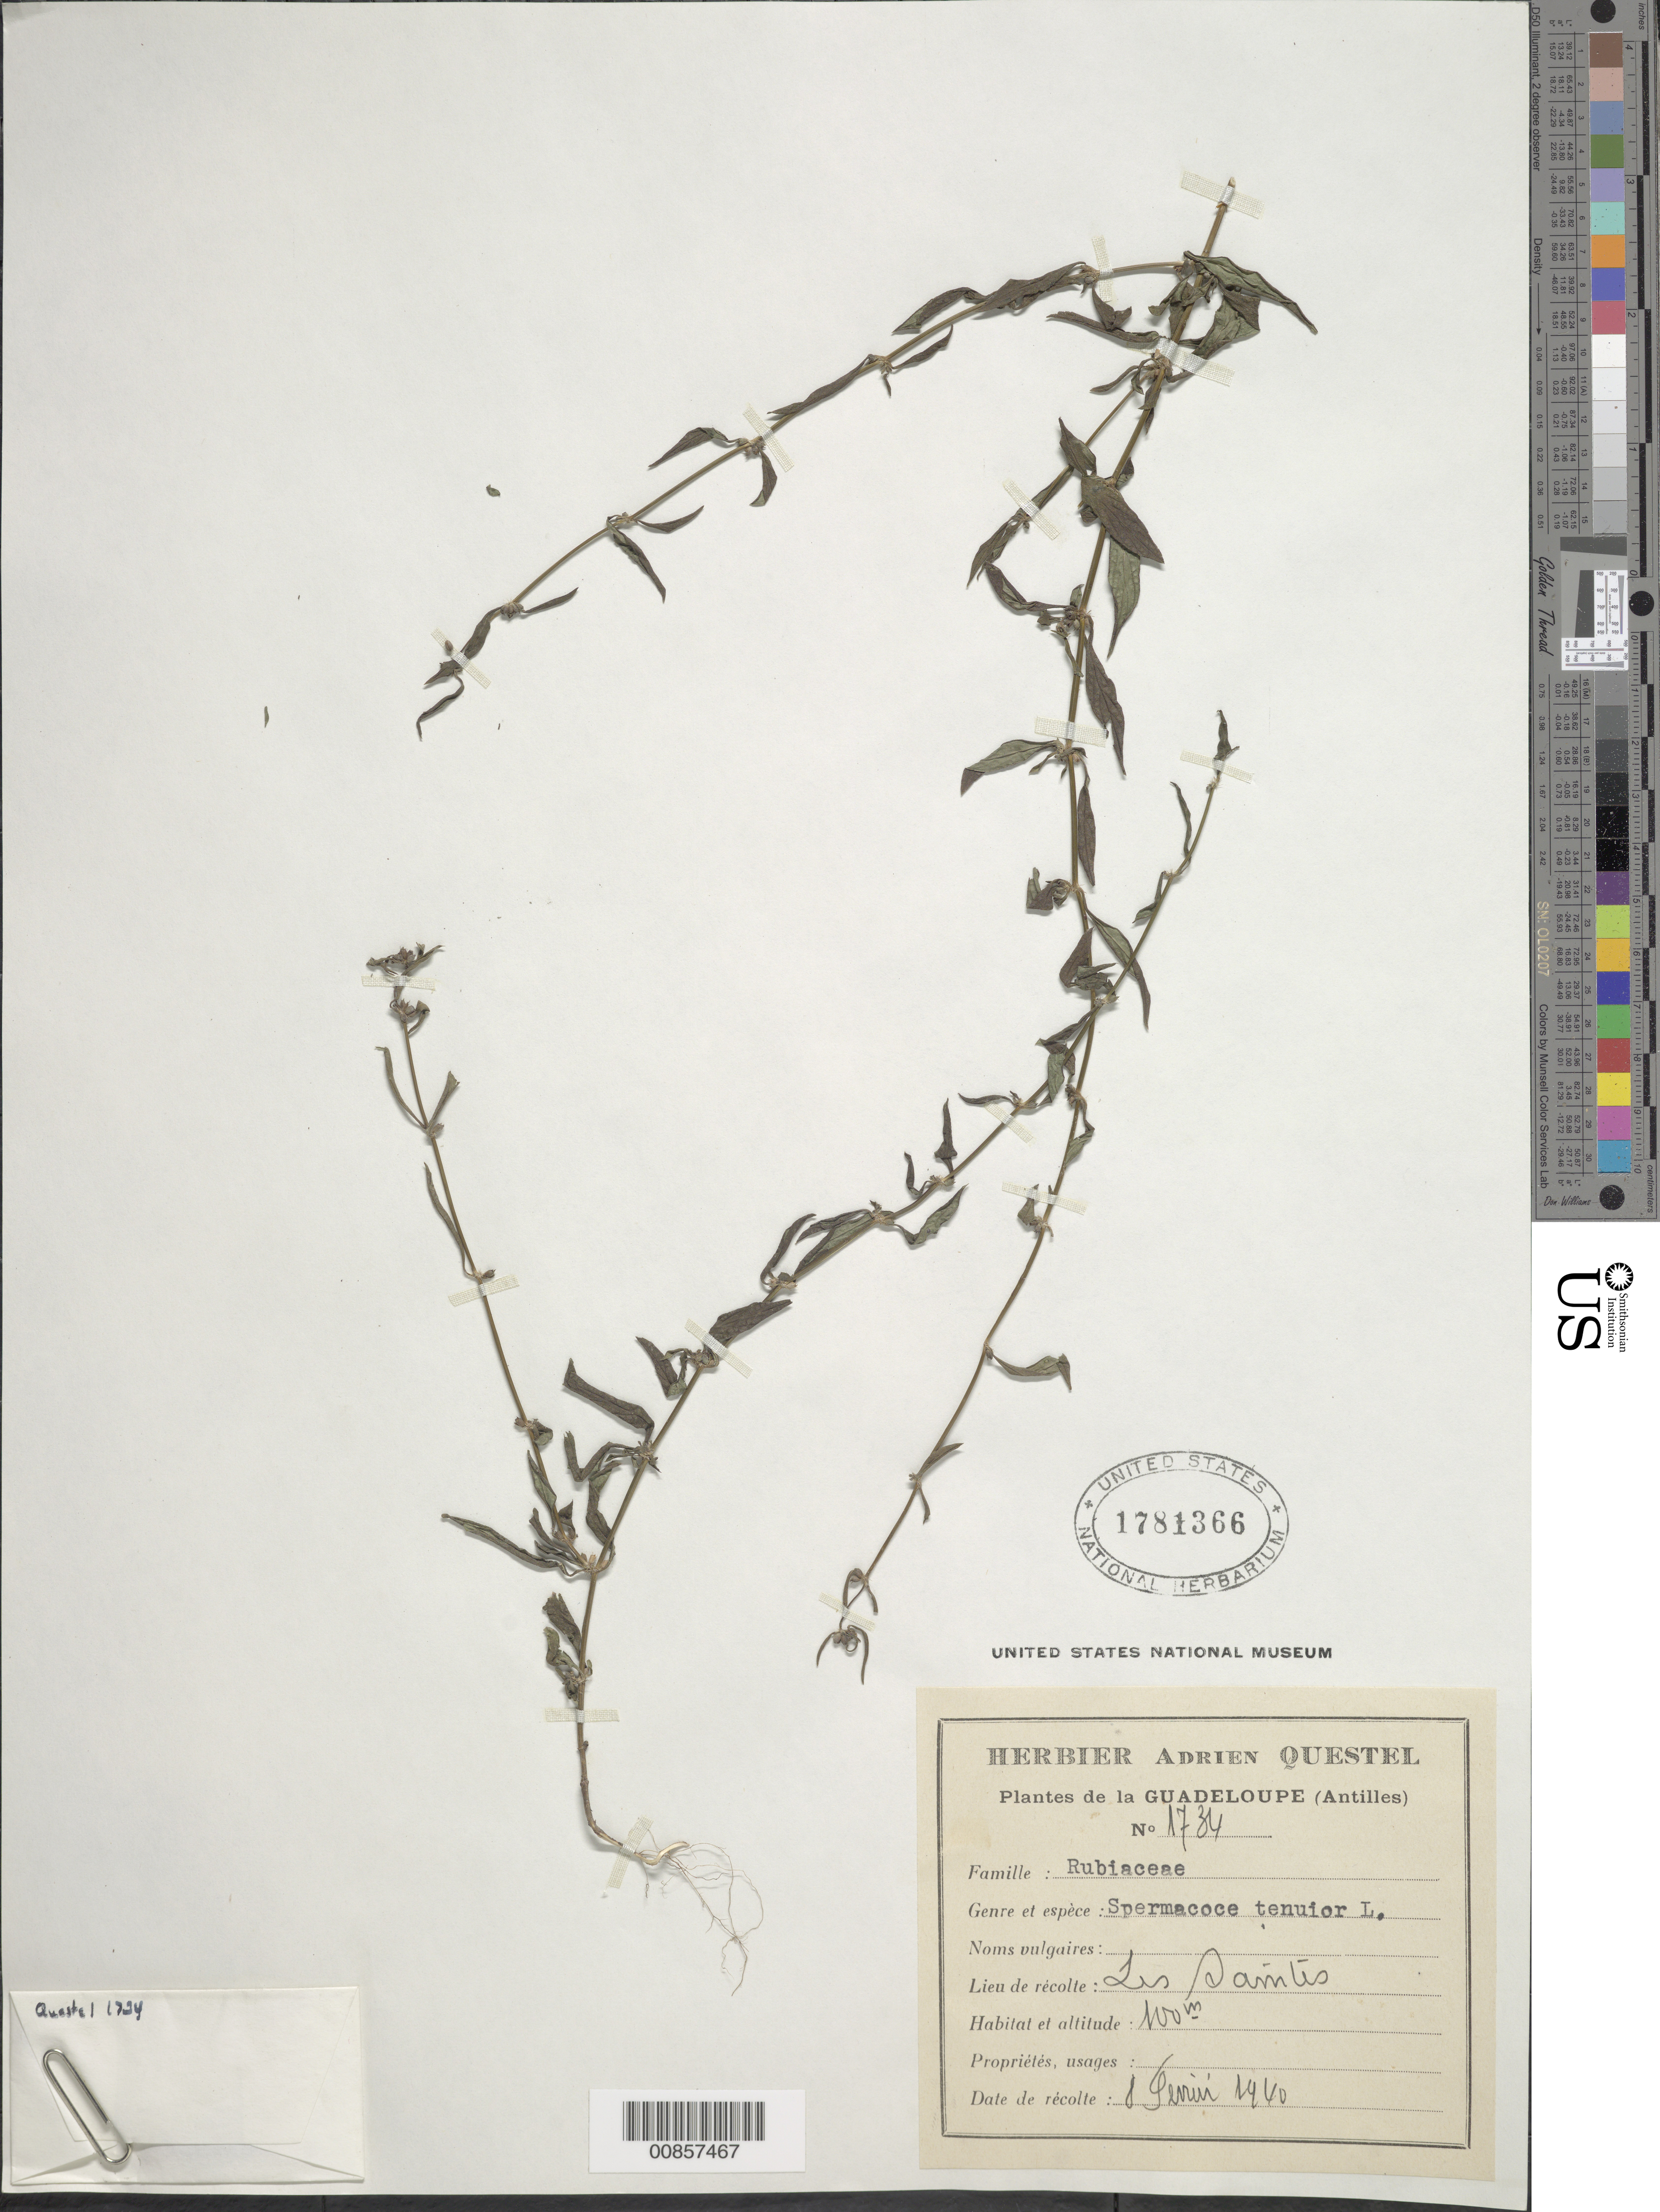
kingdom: Plantae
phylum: Tracheophyta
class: Magnoliopsida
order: Gentianales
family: Rubiaceae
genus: Spermacoce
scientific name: Spermacoce tenuior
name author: L.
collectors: A. Questel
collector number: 1734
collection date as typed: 08 Feb 1940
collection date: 1940-02-08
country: Guadeloupe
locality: Les Saintes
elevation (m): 100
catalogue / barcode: US 1781366